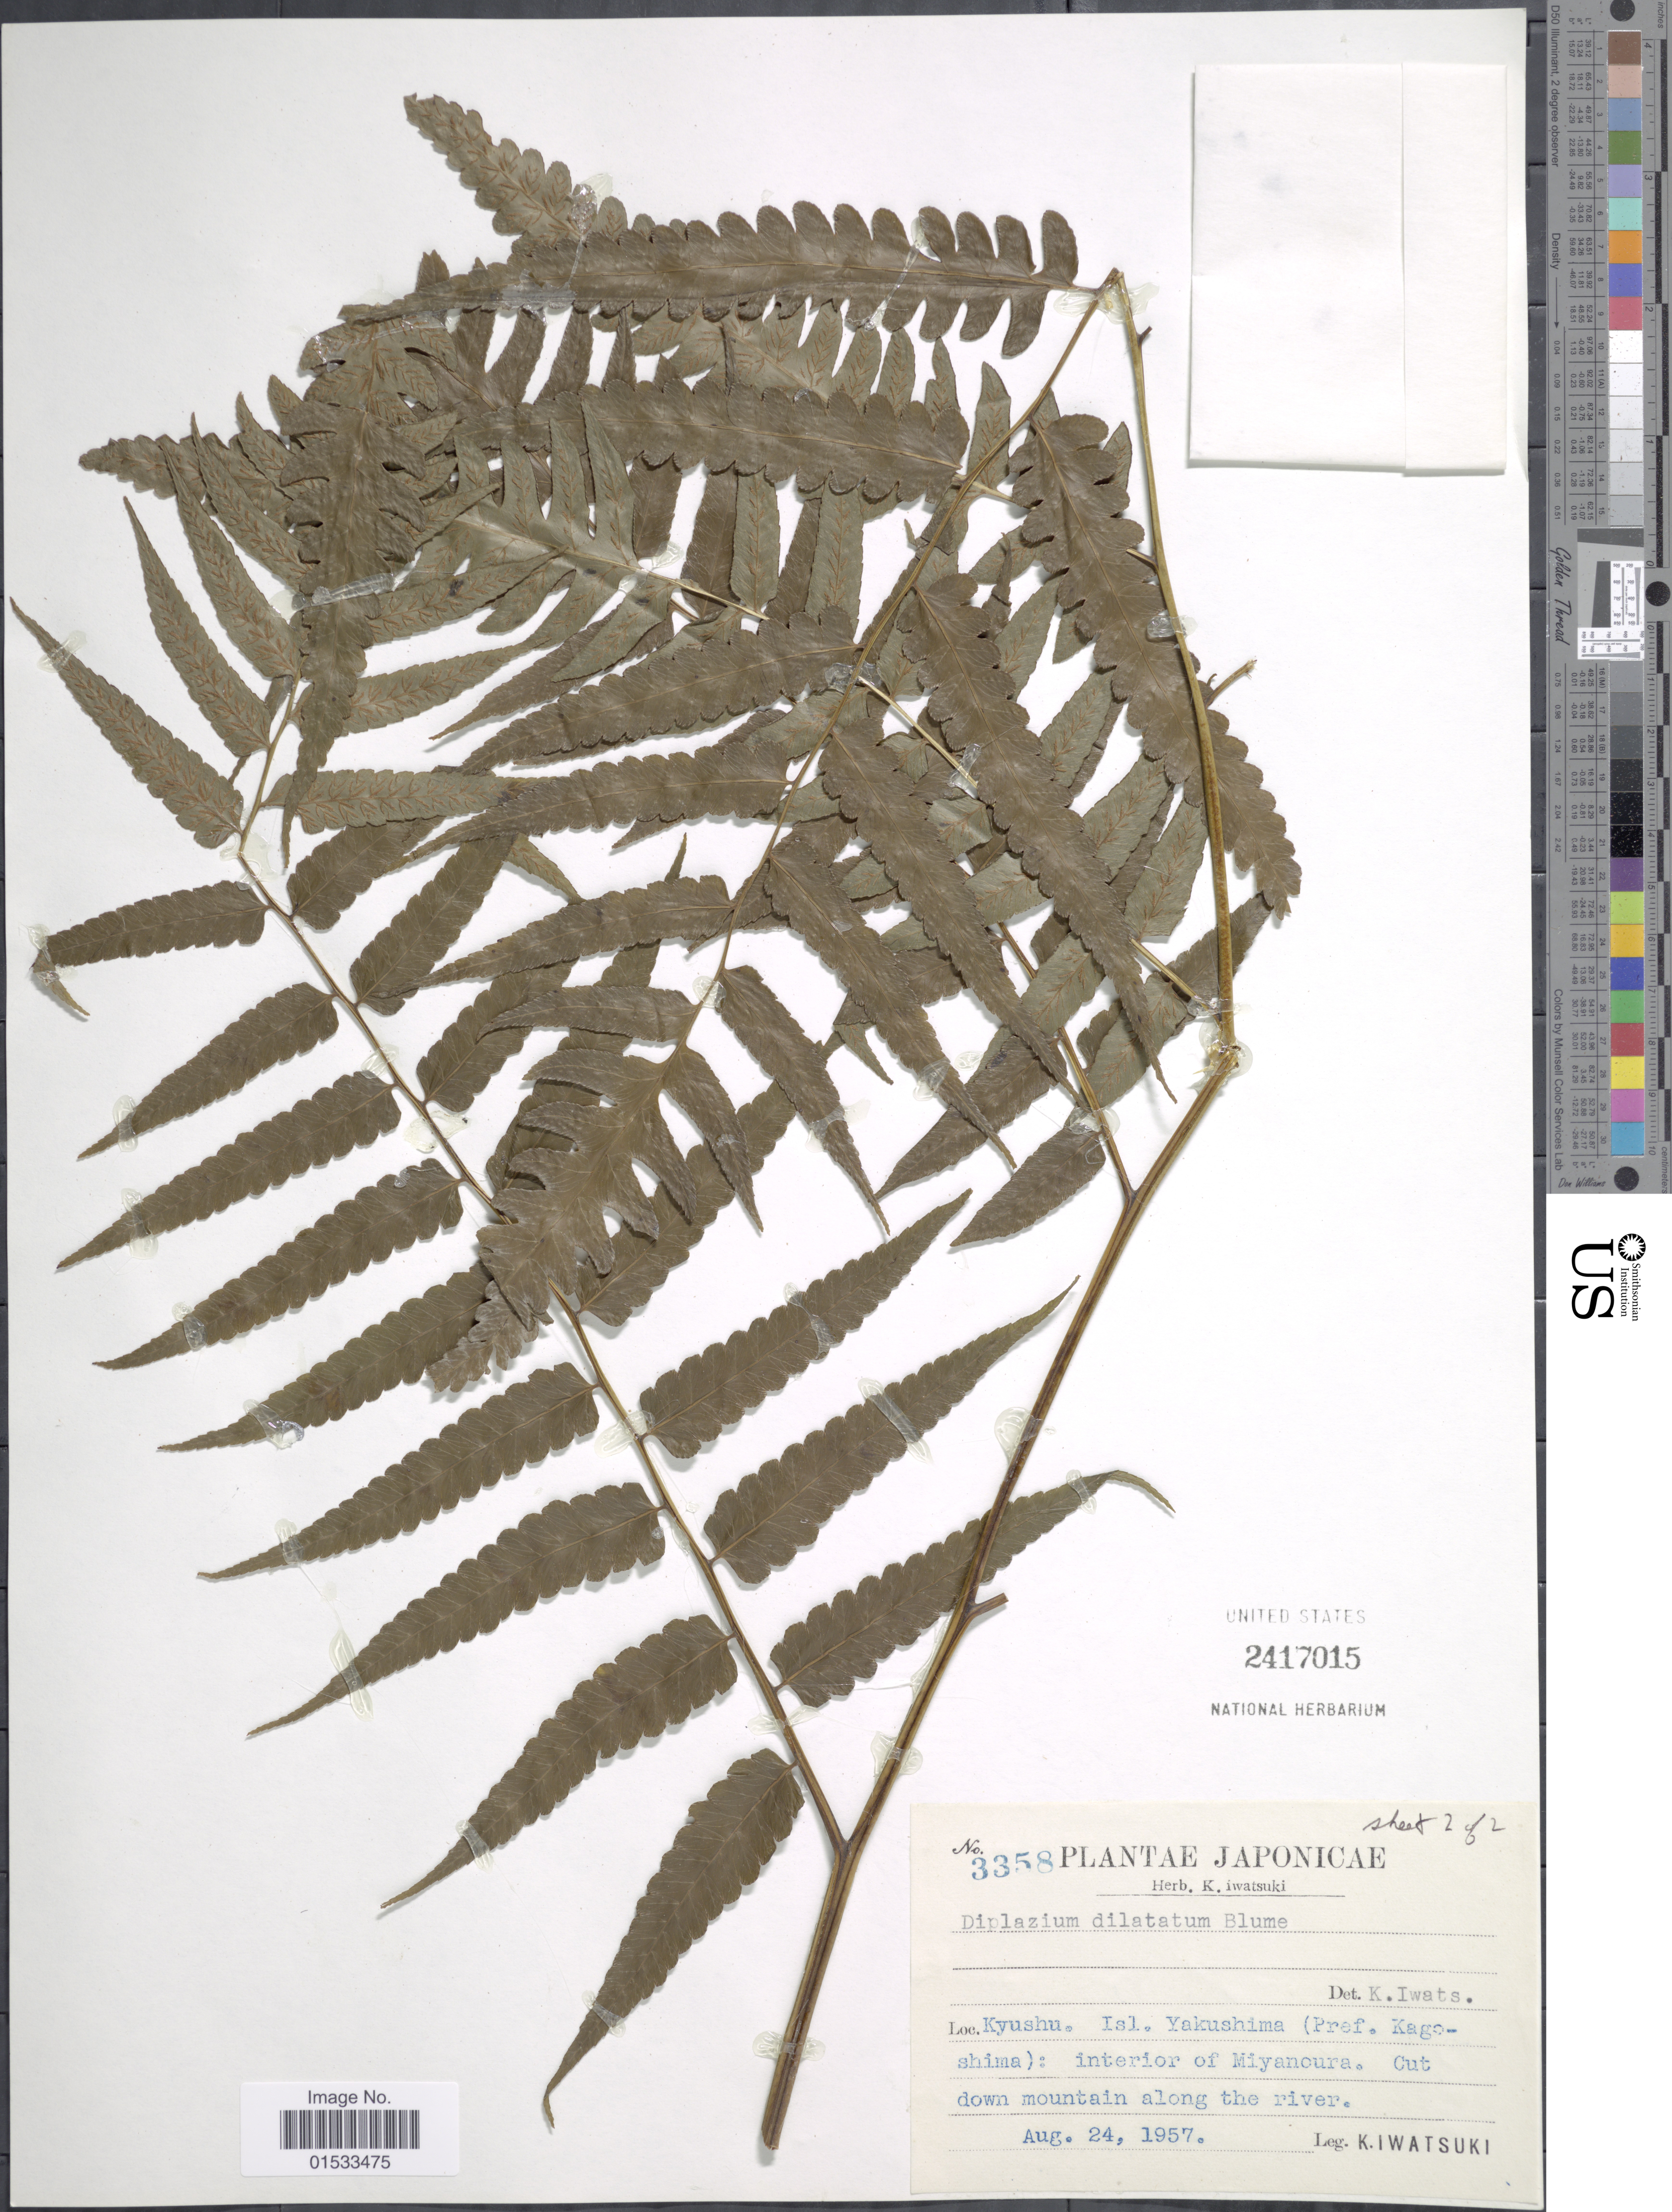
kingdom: Plantae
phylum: Tracheophyta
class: Polypodiopsida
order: Polypodiales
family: Athyriaceae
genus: Diplazium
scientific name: Diplazium dilatatum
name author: Blume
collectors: K. Iwatsuki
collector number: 3358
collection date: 1957-08-24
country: Japan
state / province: Kagosima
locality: Kyushu, Isl. Yakushima, interior of Miyanoura.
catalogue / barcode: US 2417015